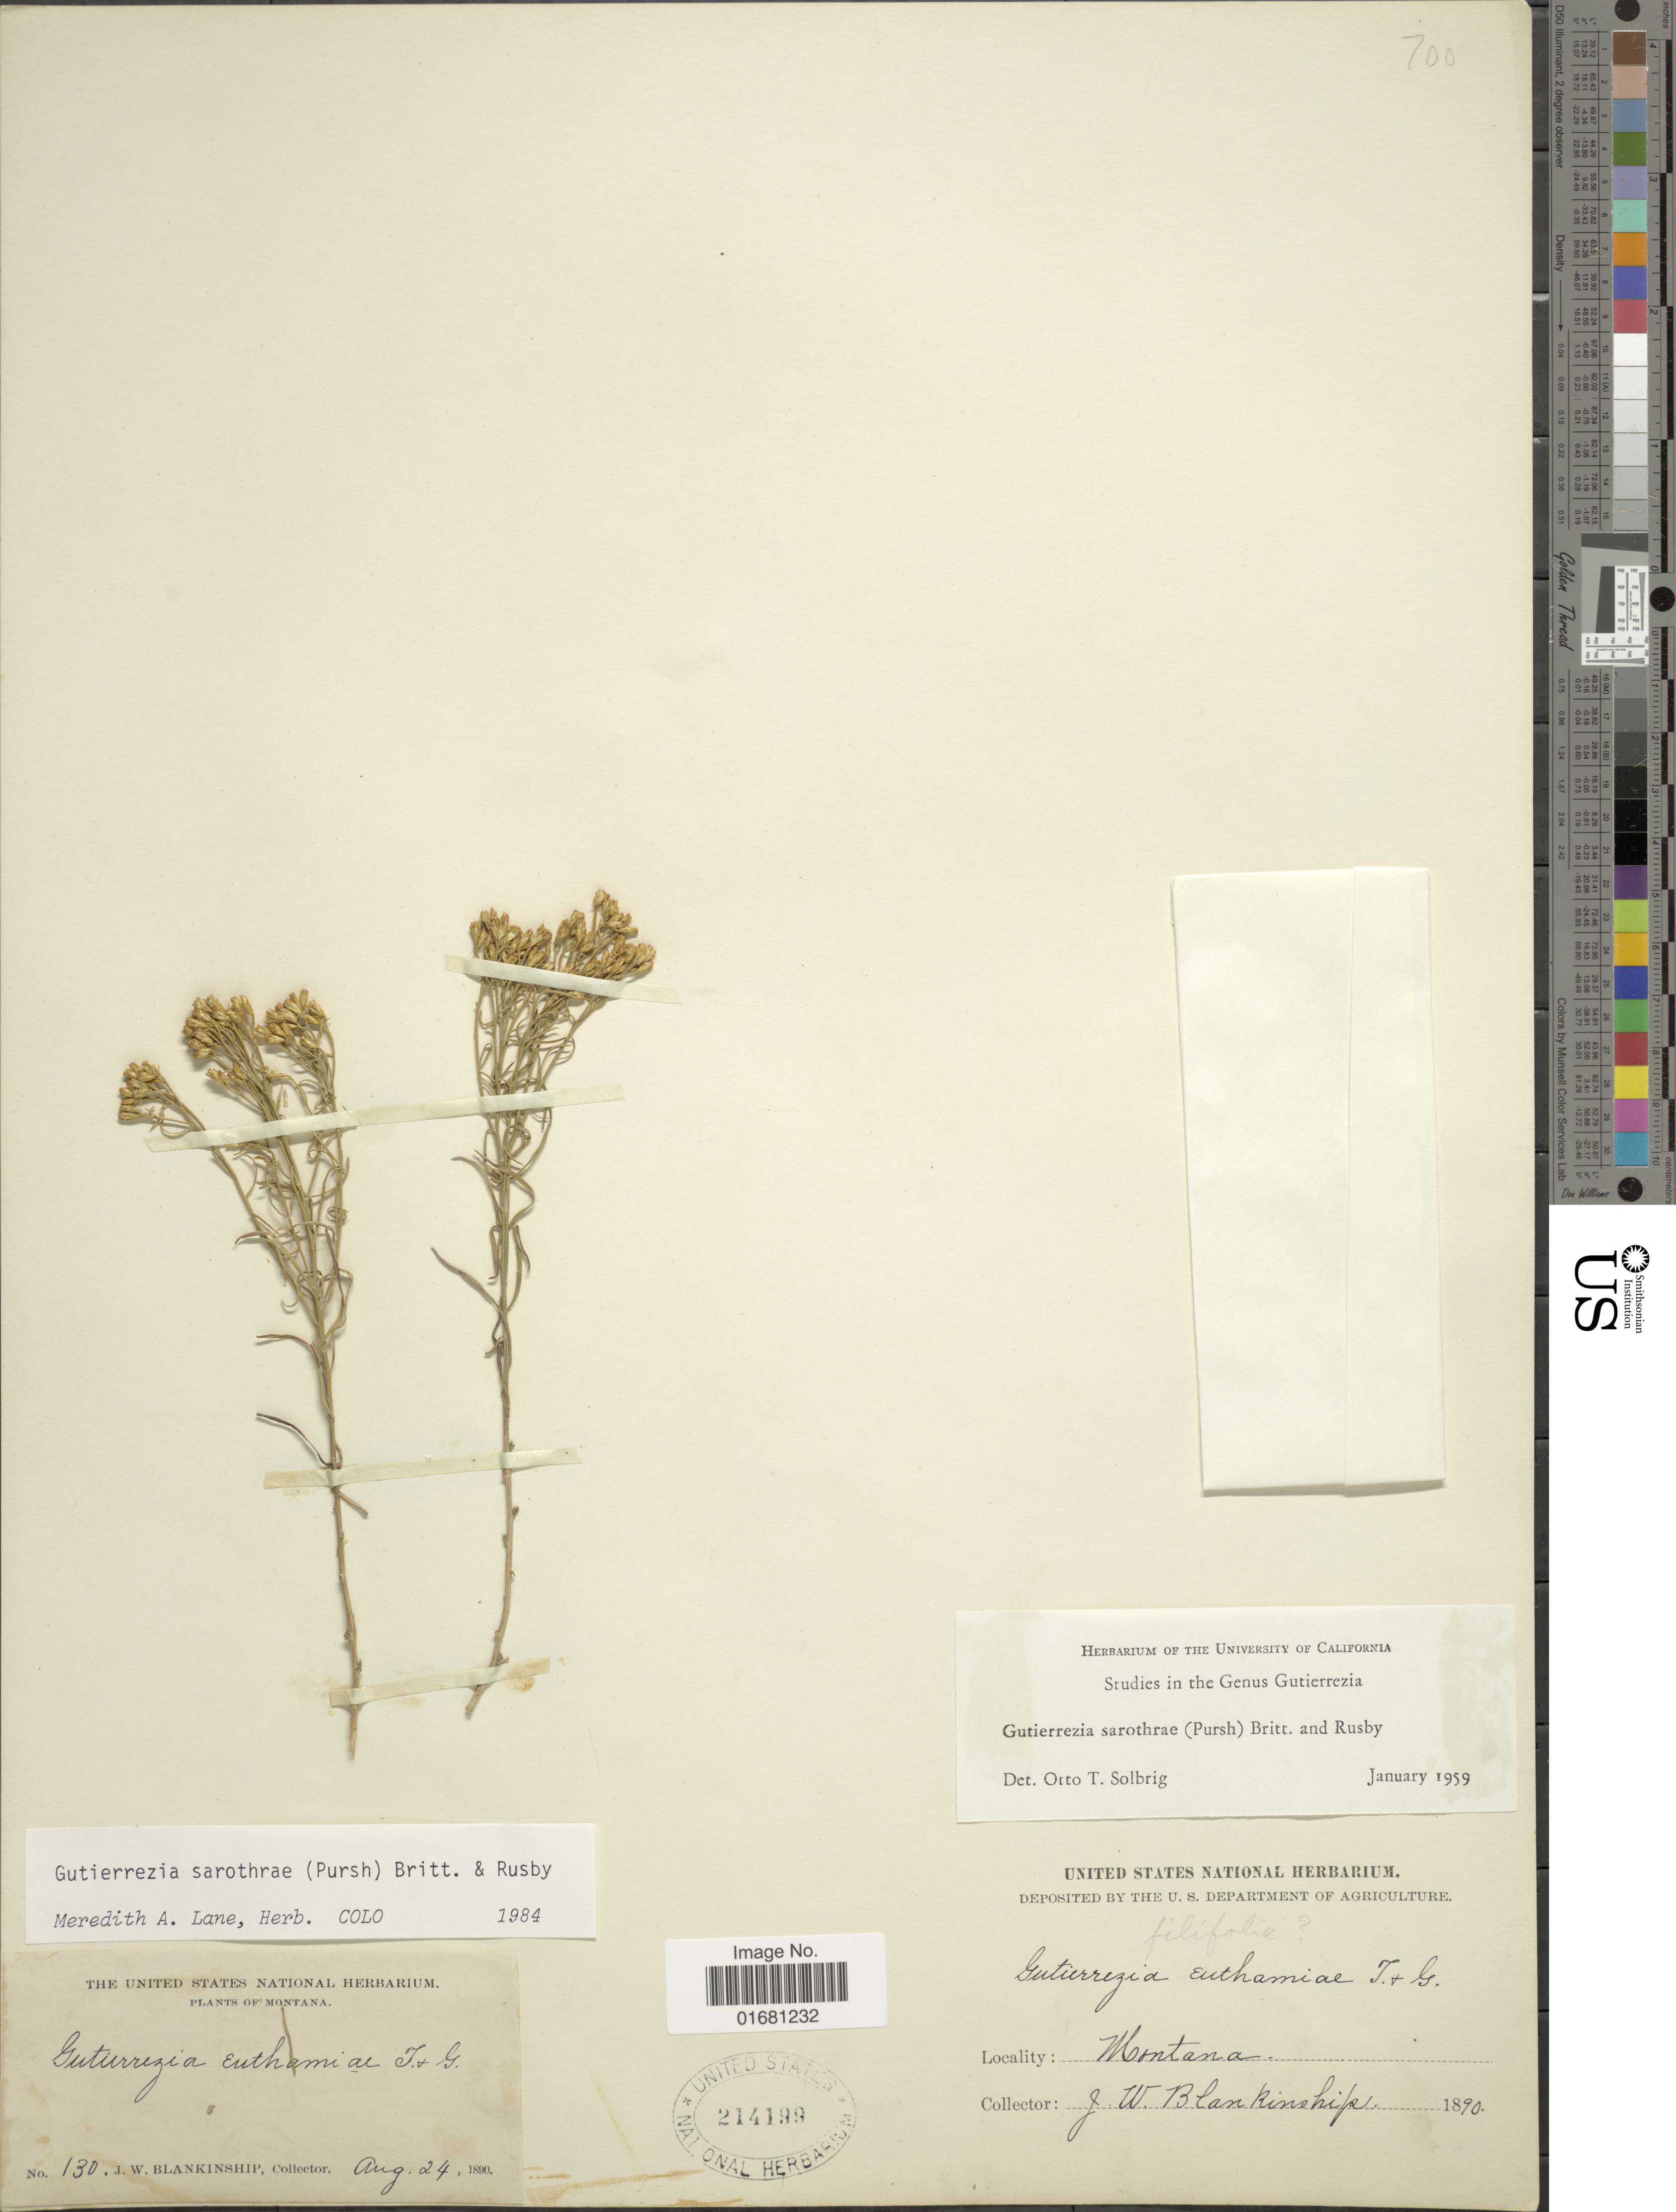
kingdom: Plantae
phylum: Tracheophyta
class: Magnoliopsida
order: Asterales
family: Asteraceae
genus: Gutierrezia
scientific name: Gutierrezia sarothrae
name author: (Pursh) Britton & Rusby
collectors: J. W. Blankinship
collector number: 130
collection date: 1890-08-24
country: United States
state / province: Montana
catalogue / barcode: US 214199